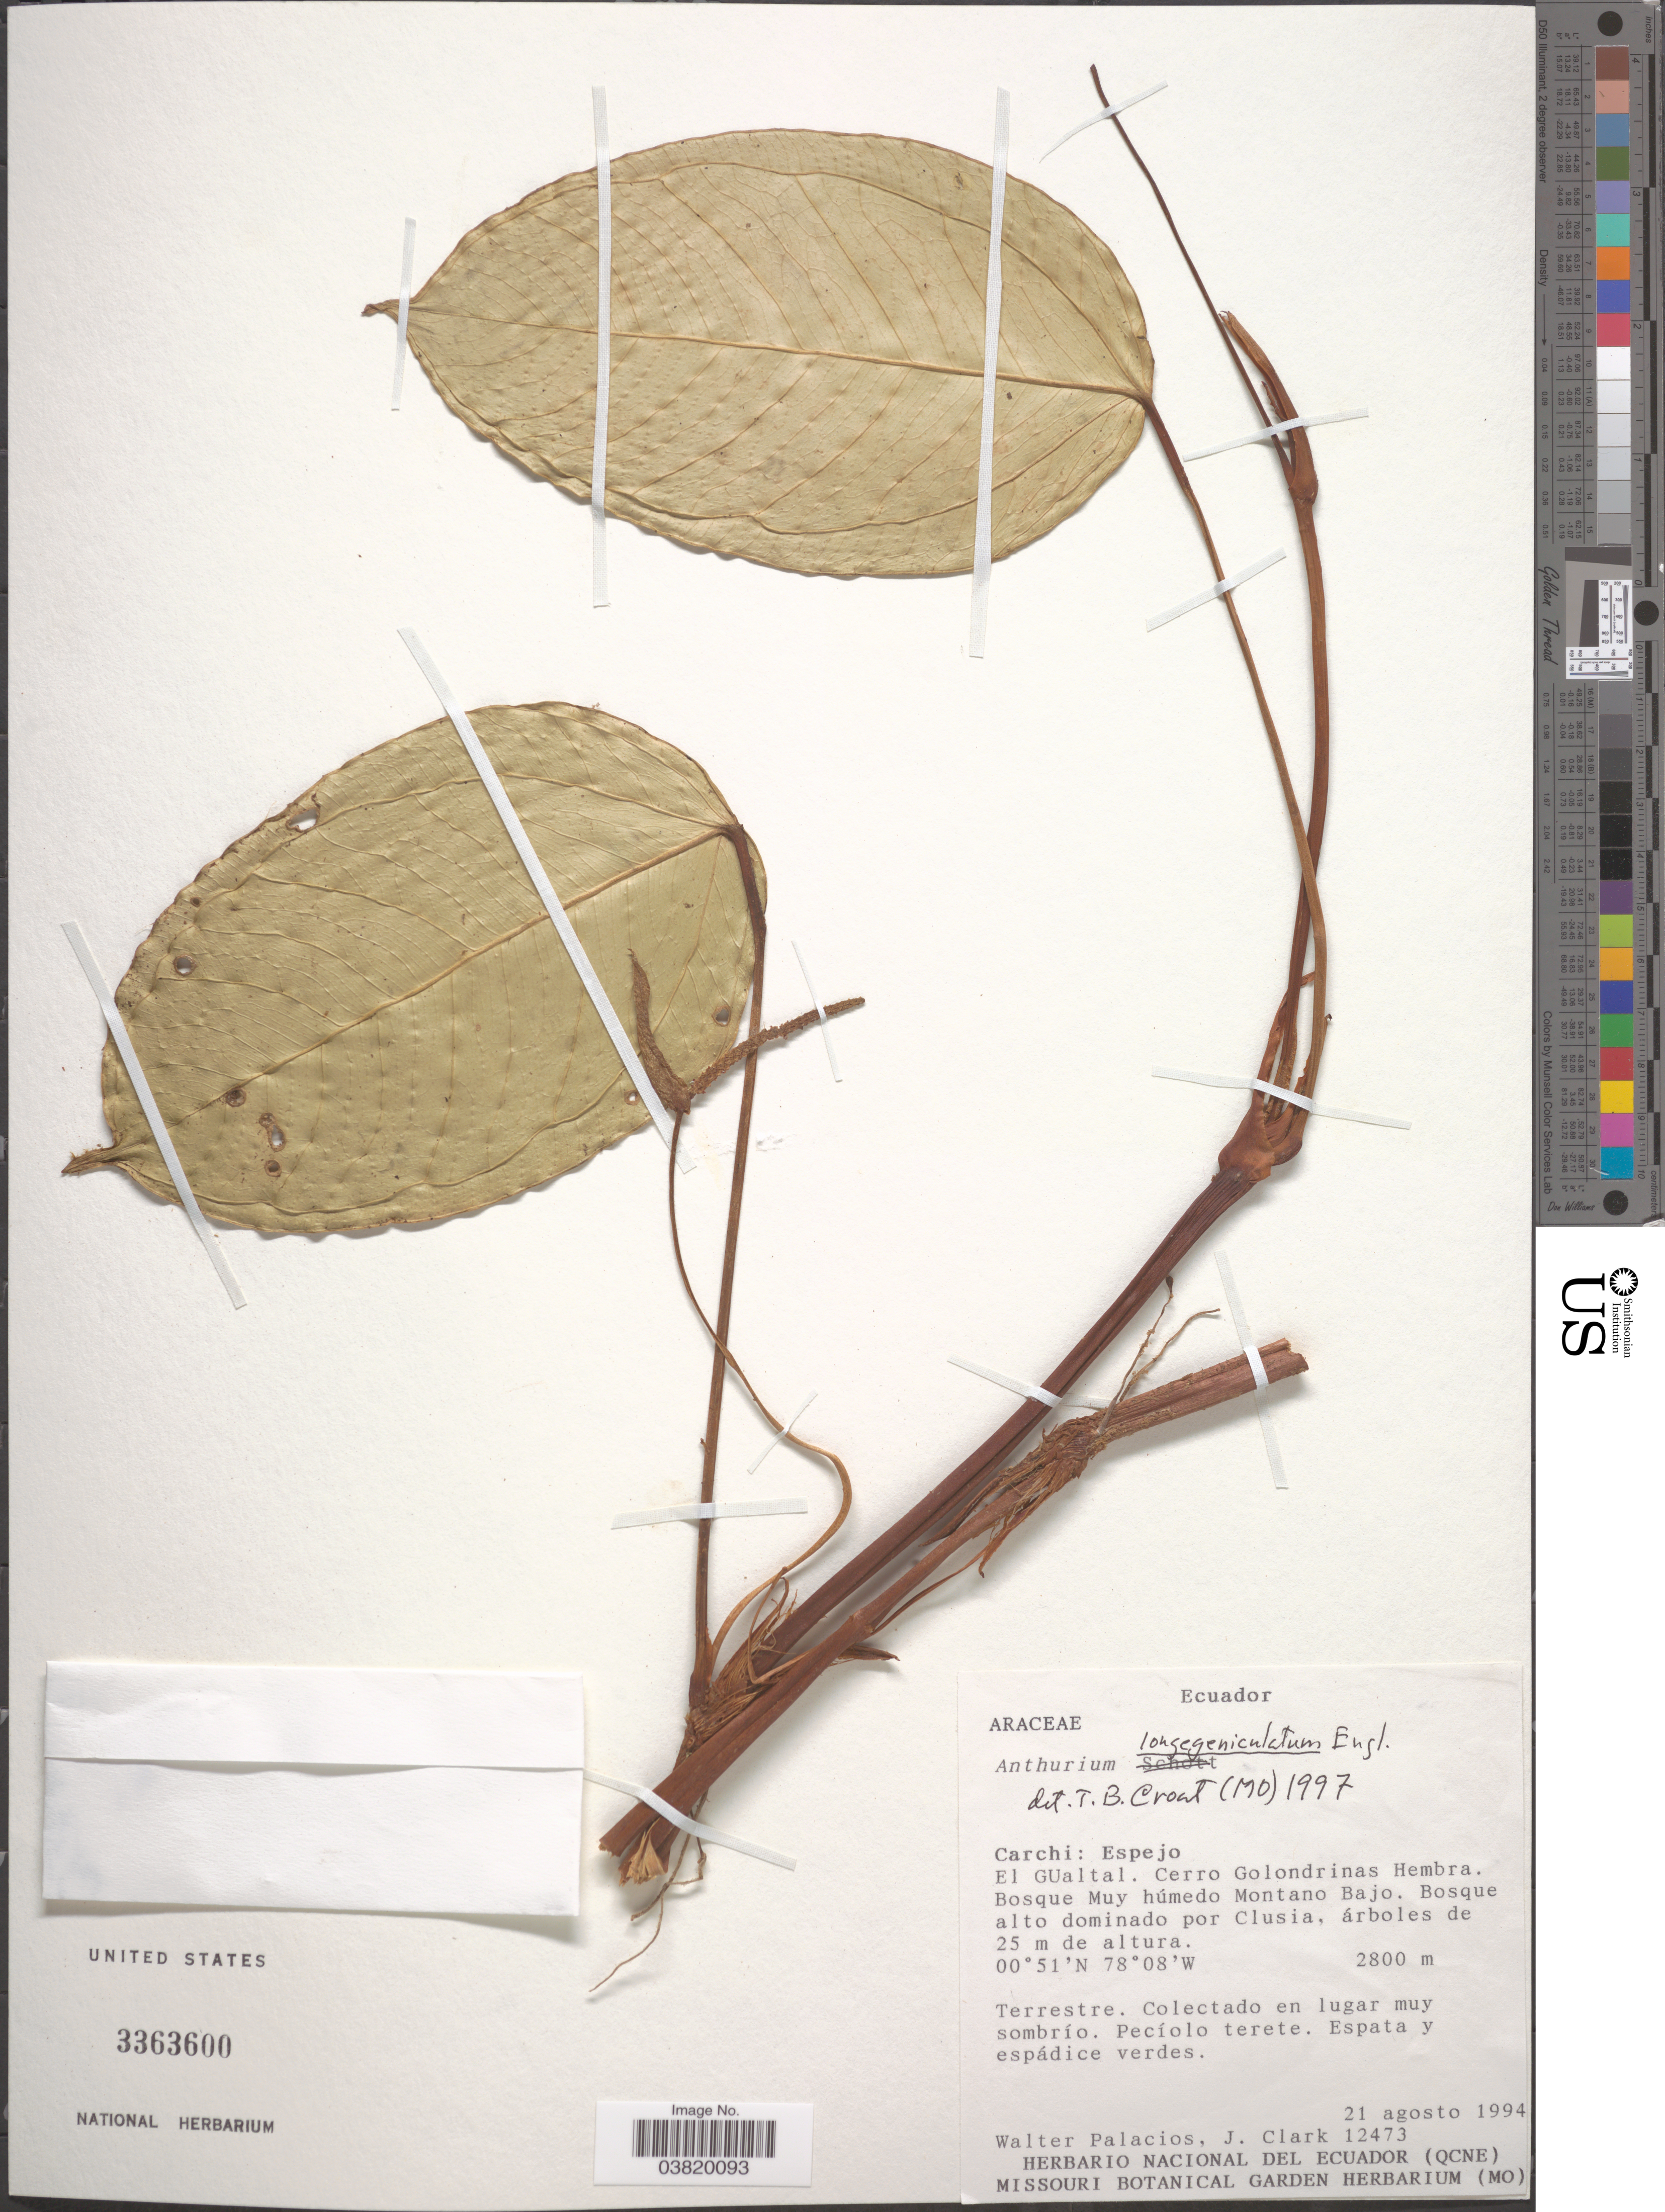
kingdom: Plantae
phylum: Tracheophyta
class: Liliopsida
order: Alismatales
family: Araceae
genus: Anthurium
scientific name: Anthurium longegeniculatum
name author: Engl.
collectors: W. Palacios & J. L. Clark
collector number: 12473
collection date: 1994-08-27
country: Ecuador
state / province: Carchi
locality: Espejo. El Gualtal. Cerro Golondrinas Hembra. Bosque Muy húmedo Montano Bajo. Bosque alto dominando por Clusia.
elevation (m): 2800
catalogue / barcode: US 3363600